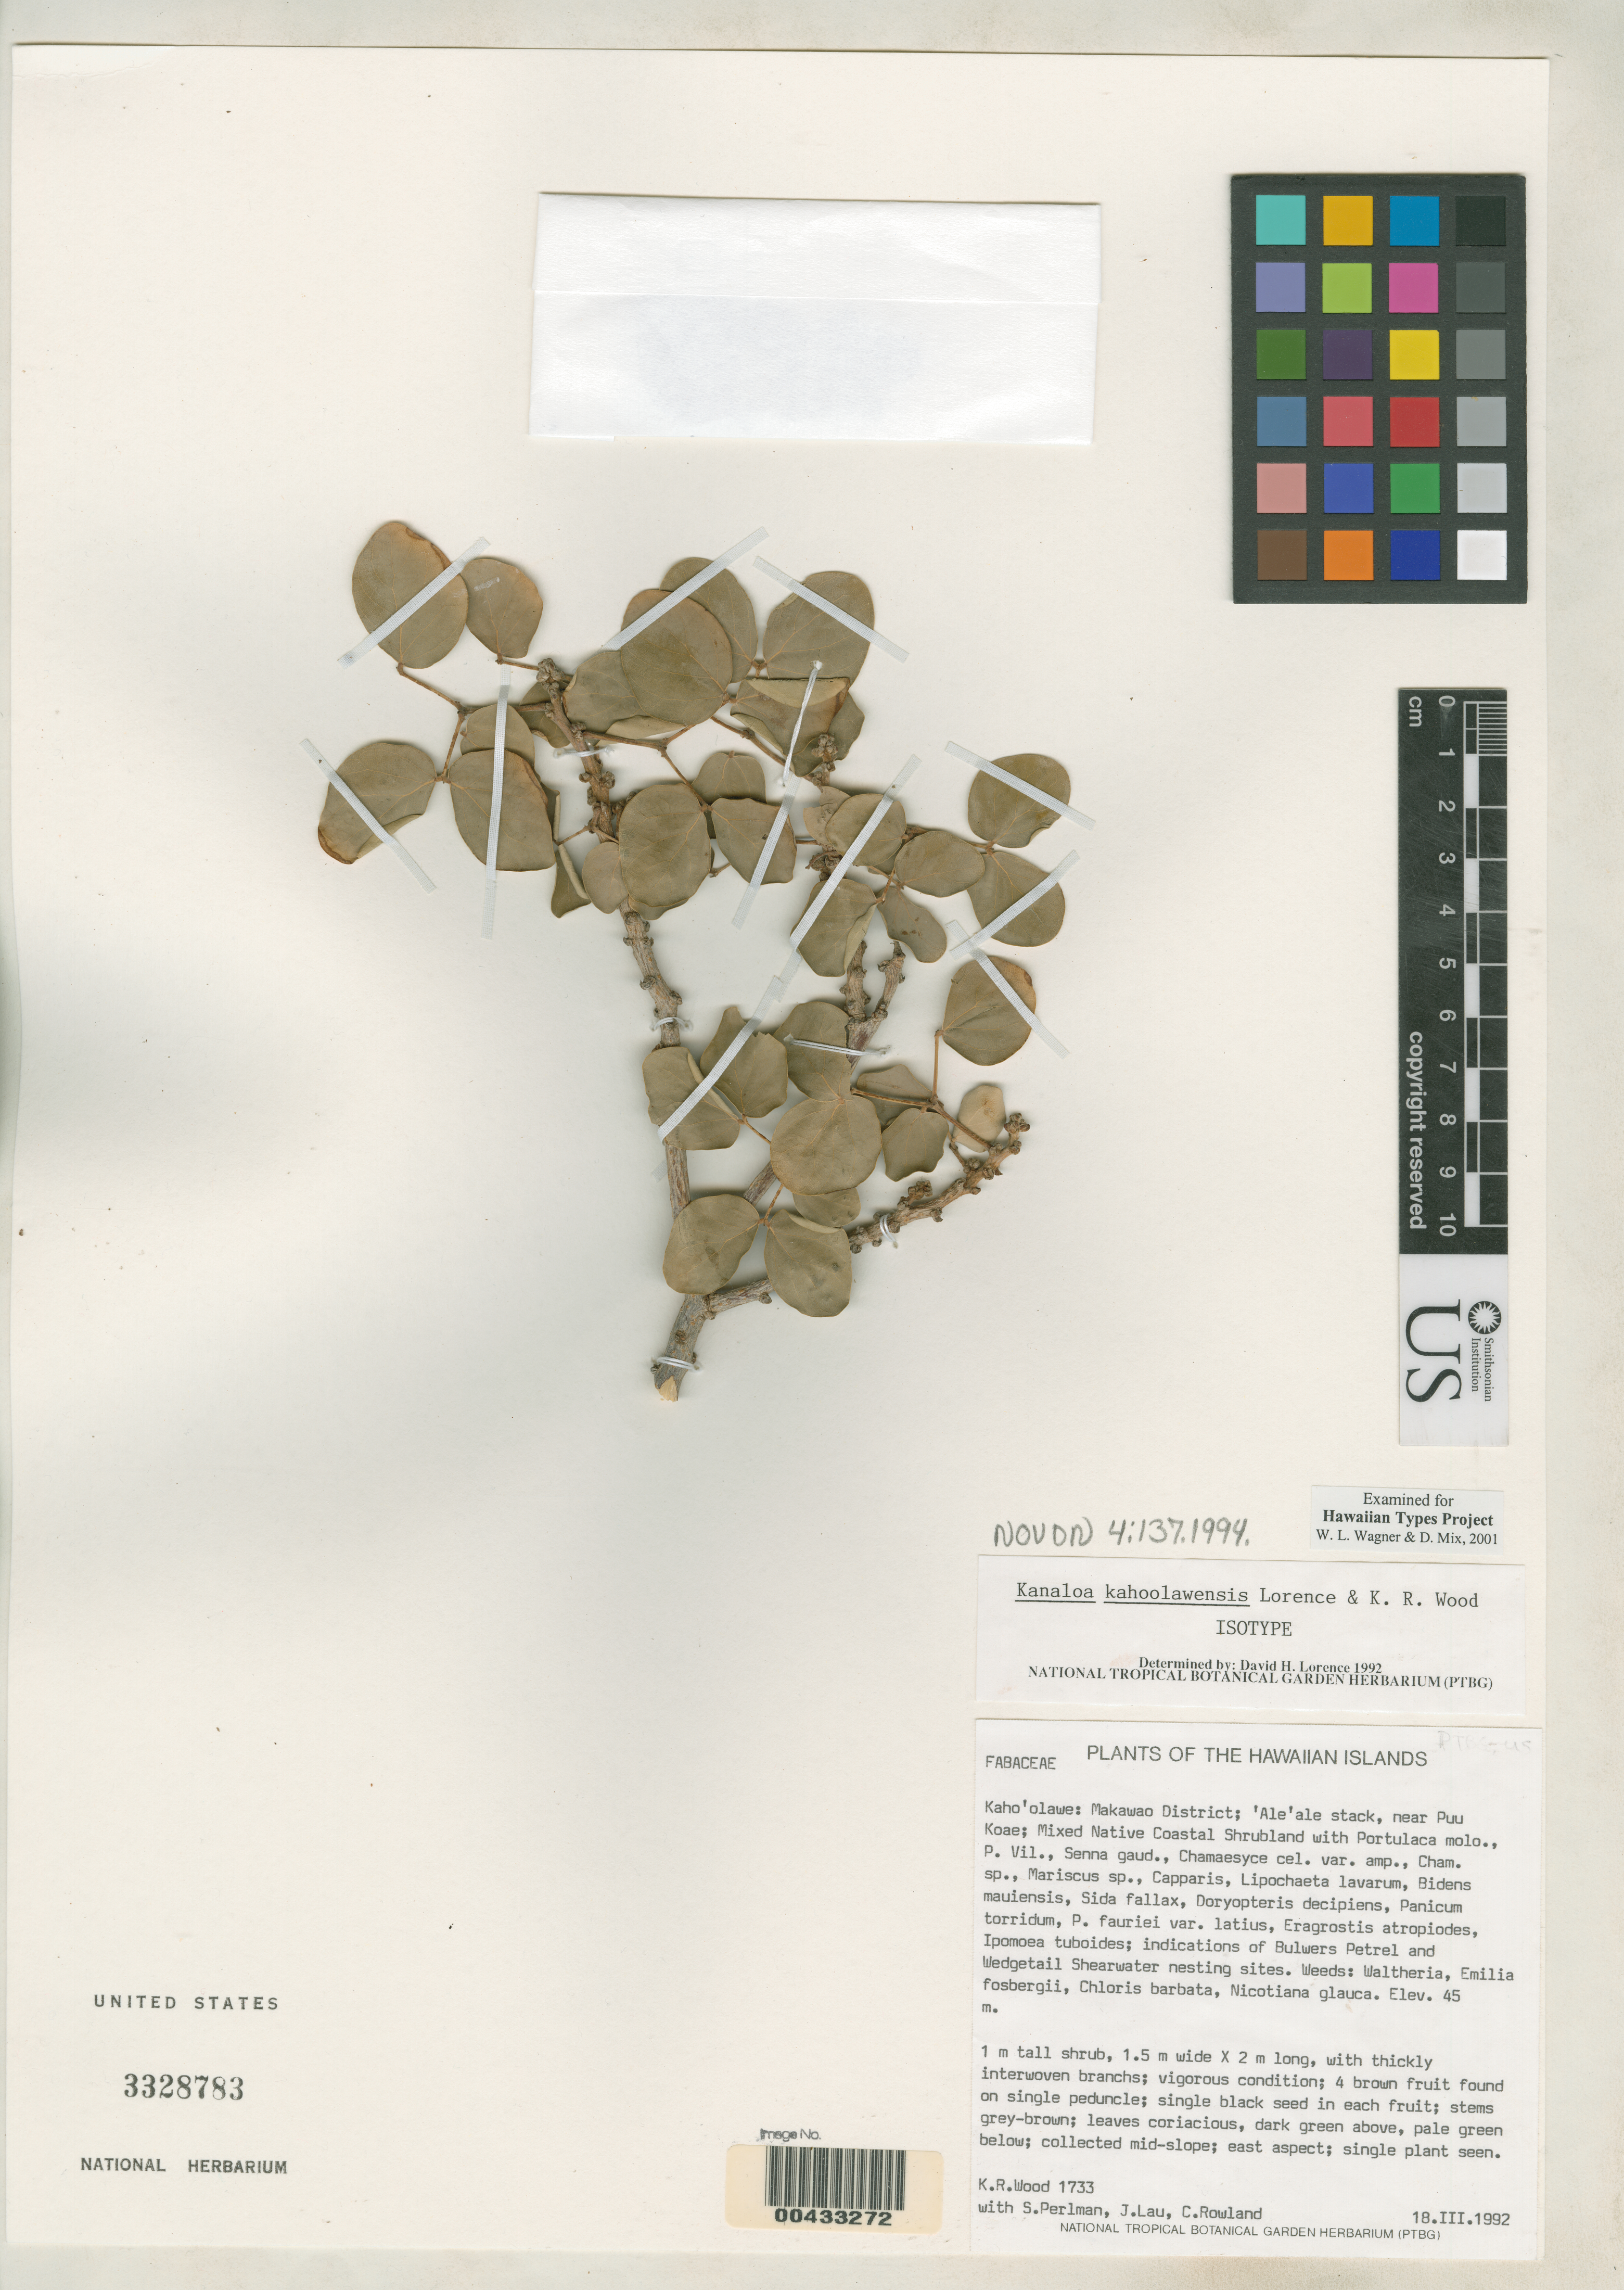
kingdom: Plantae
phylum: Tracheophyta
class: Magnoliopsida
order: Fabales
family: Fabaceae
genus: Kanaloa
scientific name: Kanaloa kahoolawensis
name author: Lorence & K.R. Wood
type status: Isotype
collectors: K. R. Wood, S. P. Perlman, J. Lau & C. Rowland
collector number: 1733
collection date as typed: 18 Mar 1992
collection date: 1992-03-18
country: United States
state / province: Hawaii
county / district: Maui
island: Kaho'olawe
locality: Makawao, 'Ale'Ale Stack, near Puu Koae.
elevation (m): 45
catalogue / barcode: US 3328783